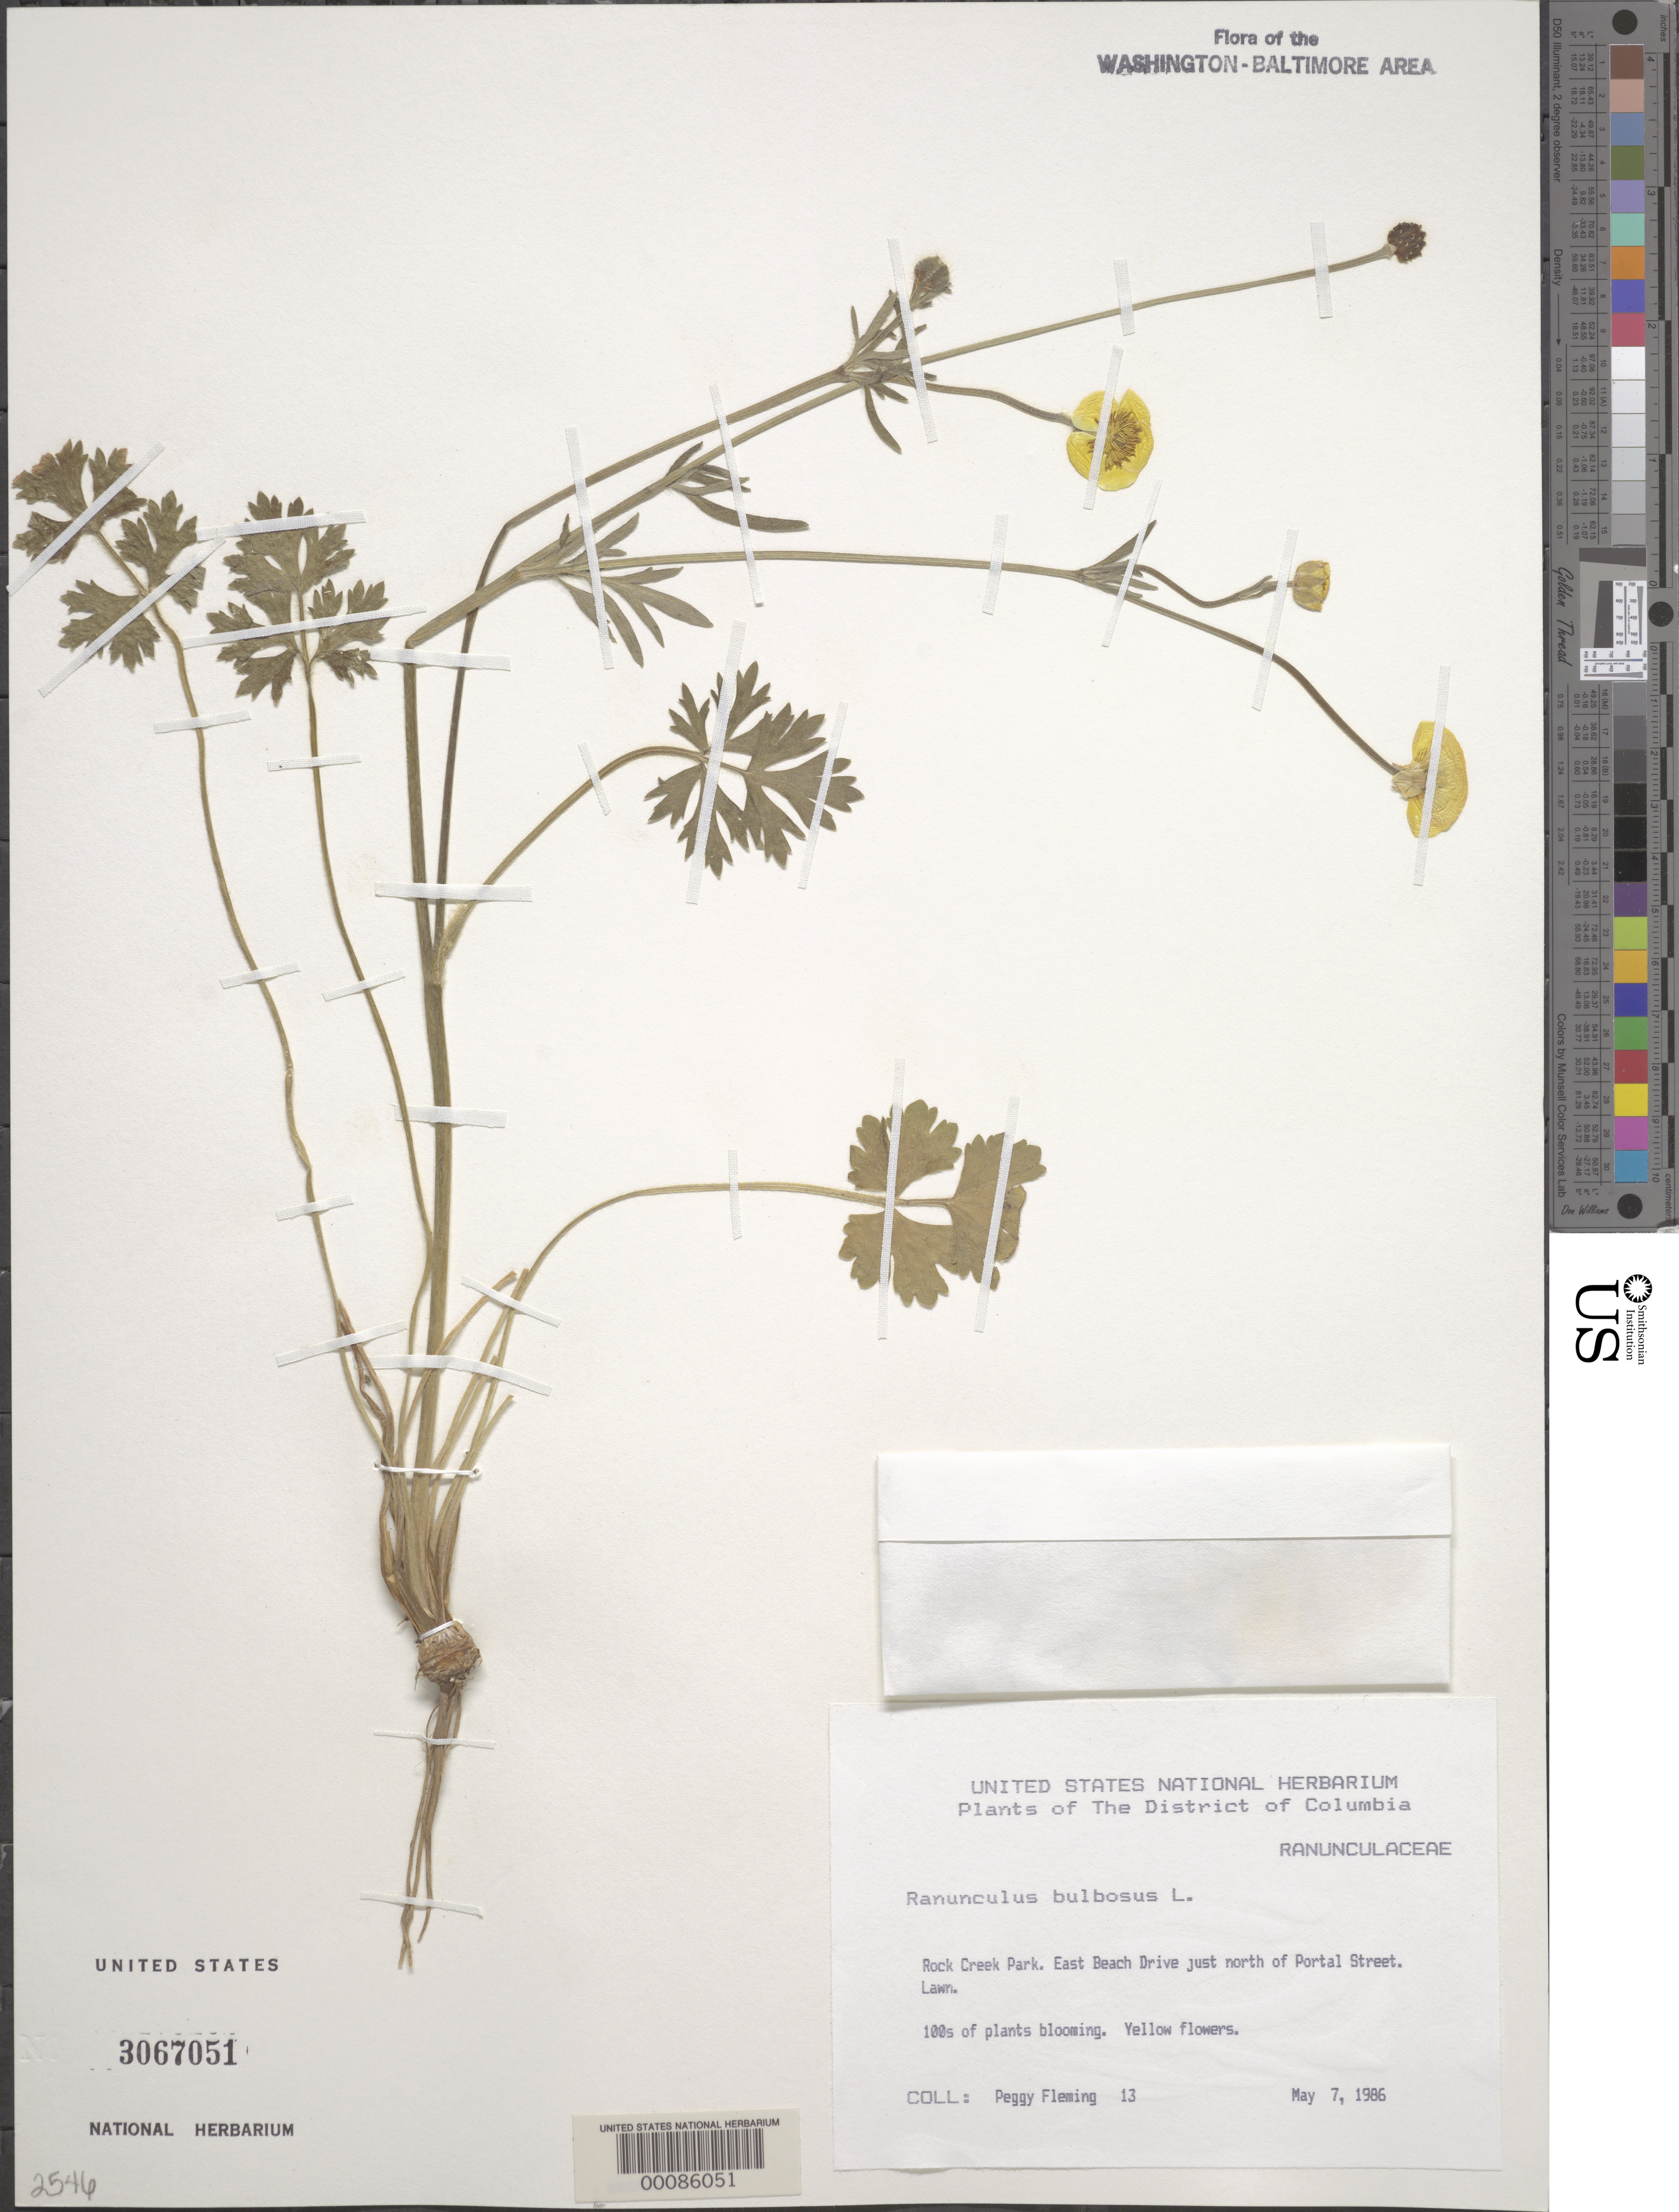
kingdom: Plantae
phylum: Tracheophyta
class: Magnoliopsida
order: Ranunculales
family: Ranunculaceae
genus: Ranunculus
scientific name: Ranunculus bulbosus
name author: L.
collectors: P. Fleming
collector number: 13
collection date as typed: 07 May 1986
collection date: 1986-05-07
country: United States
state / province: District of Columbia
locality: Rock Creek Park. East Beach Drive just north of Portal Street.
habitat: Lawn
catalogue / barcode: US 3067051